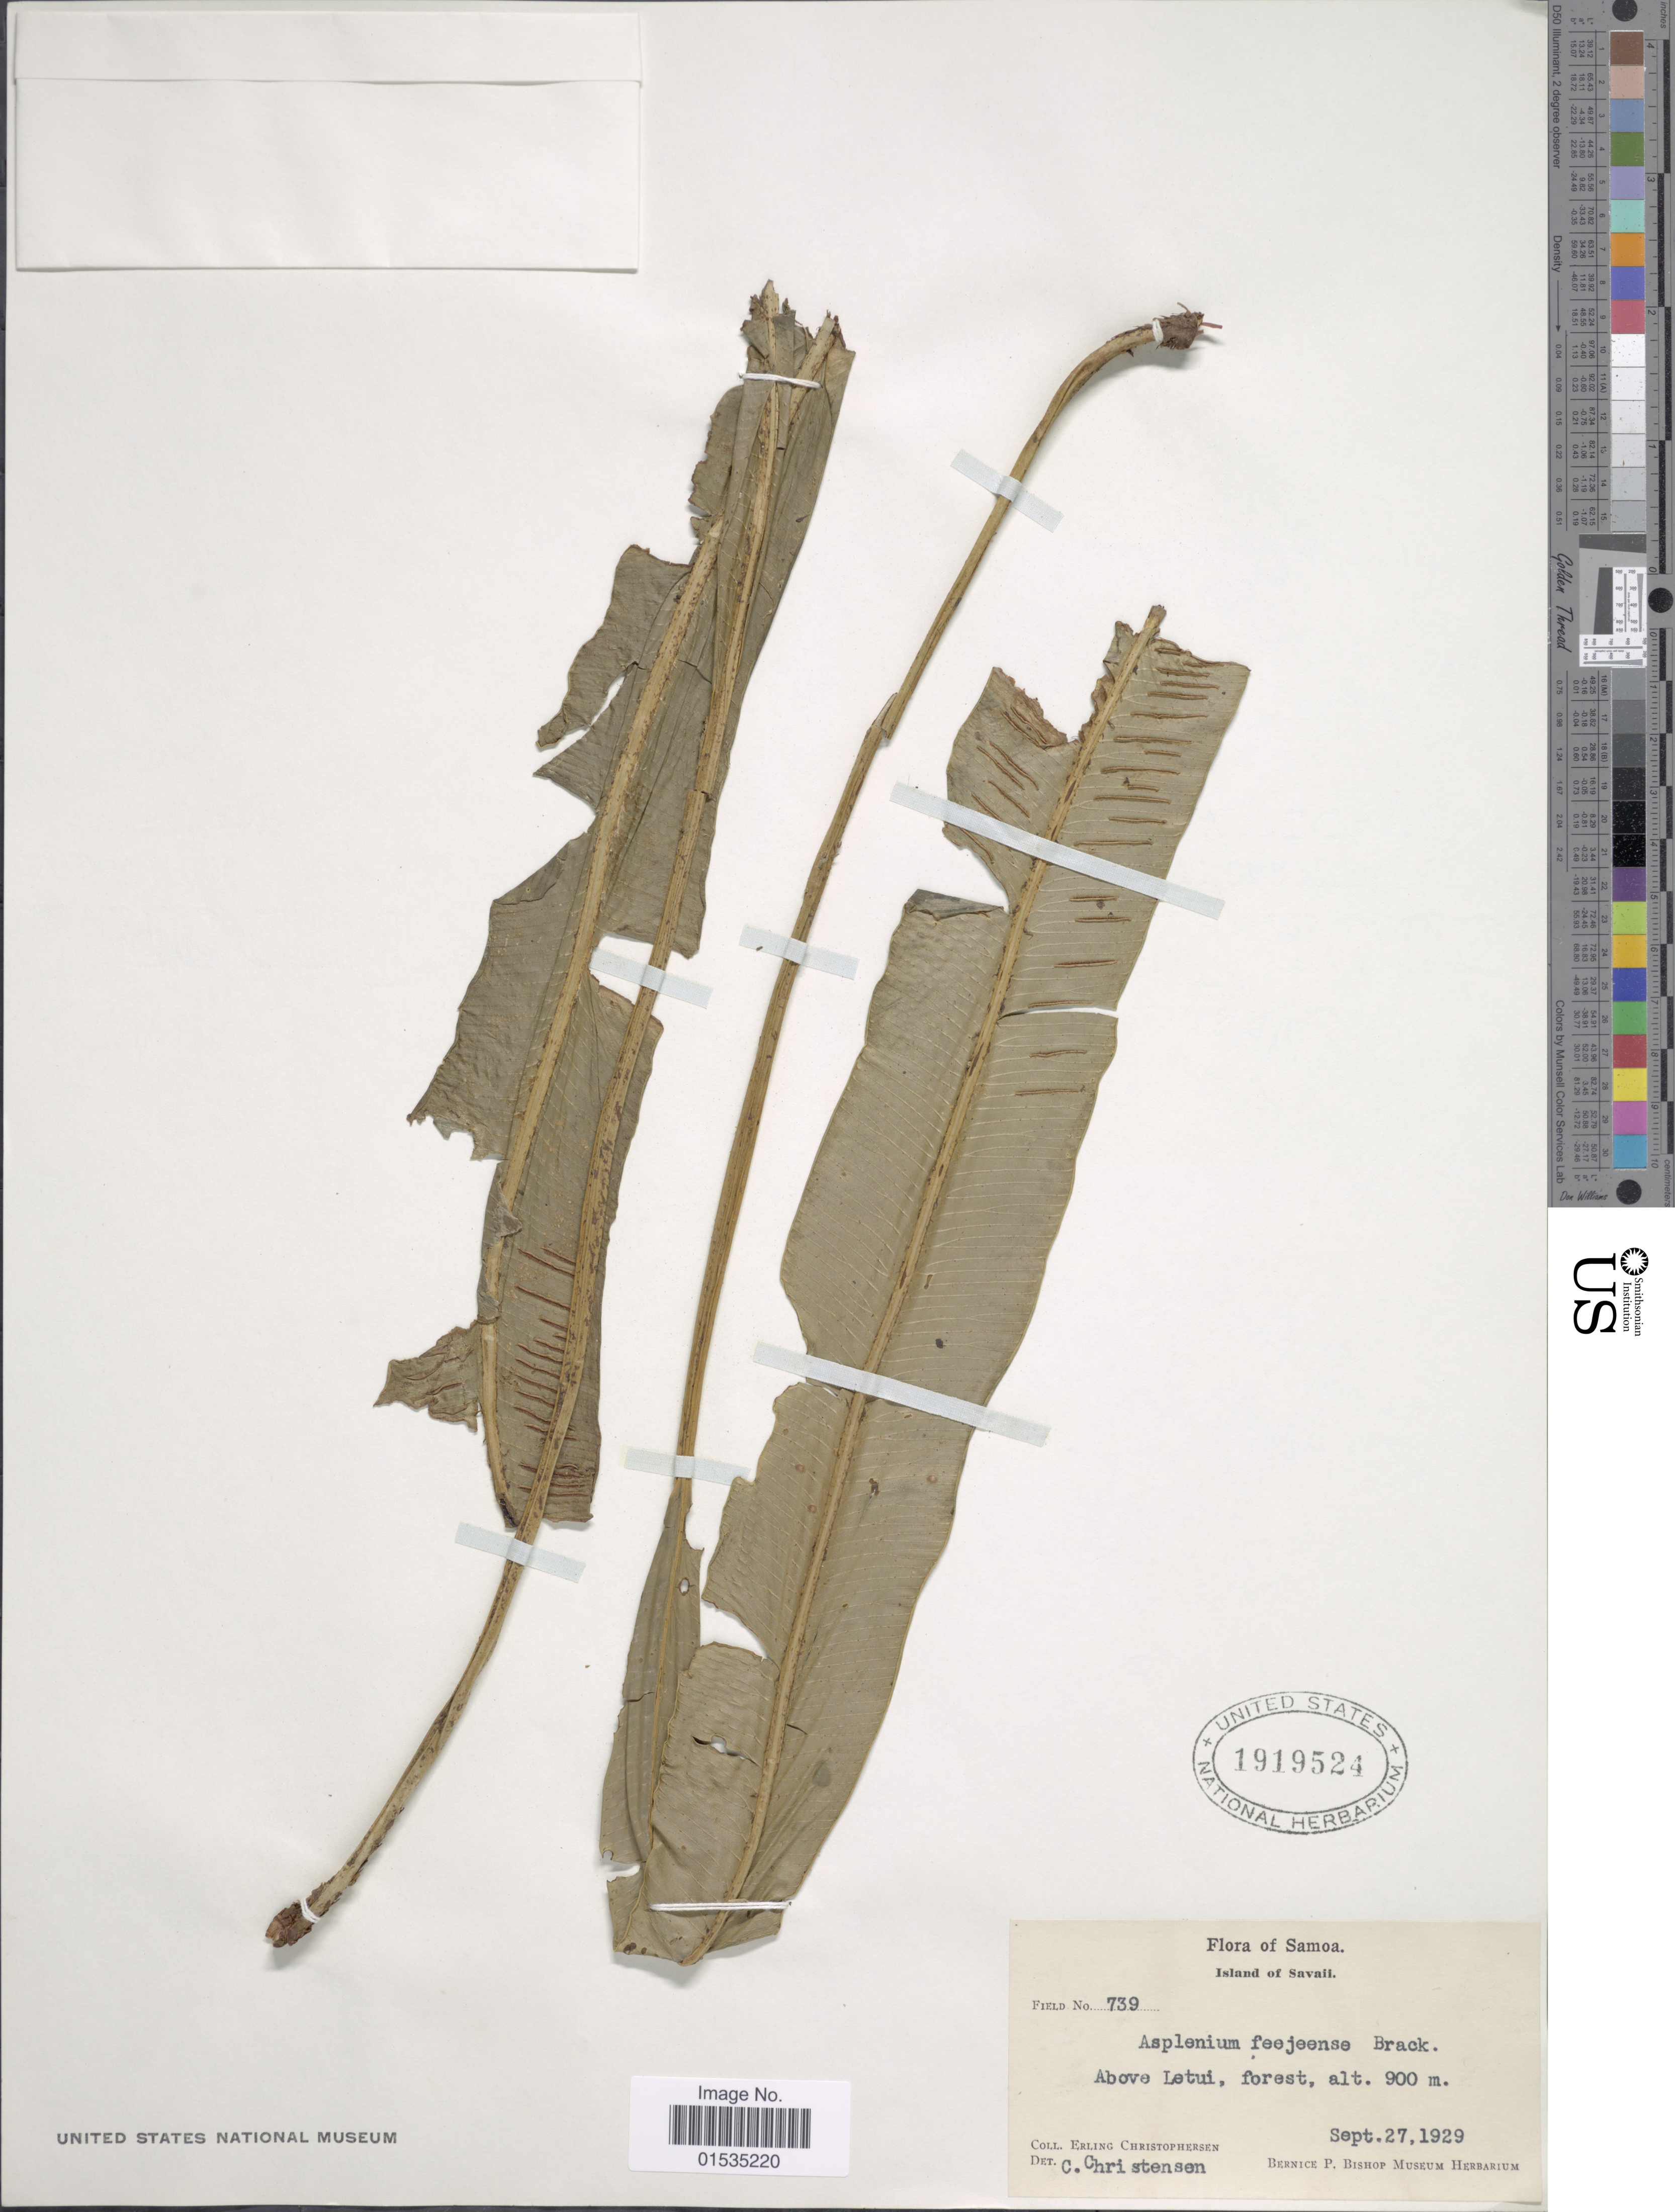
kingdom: Plantae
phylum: Tracheophyta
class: Polypodiopsida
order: Polypodiales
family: Athyriaceae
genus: Diplazium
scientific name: Diplazium vitiense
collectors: E. Christophersen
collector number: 739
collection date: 1929-09-27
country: Samoa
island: Savai'i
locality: Island of Savaii, Above Letui, forest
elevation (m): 900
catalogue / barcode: US 1919524